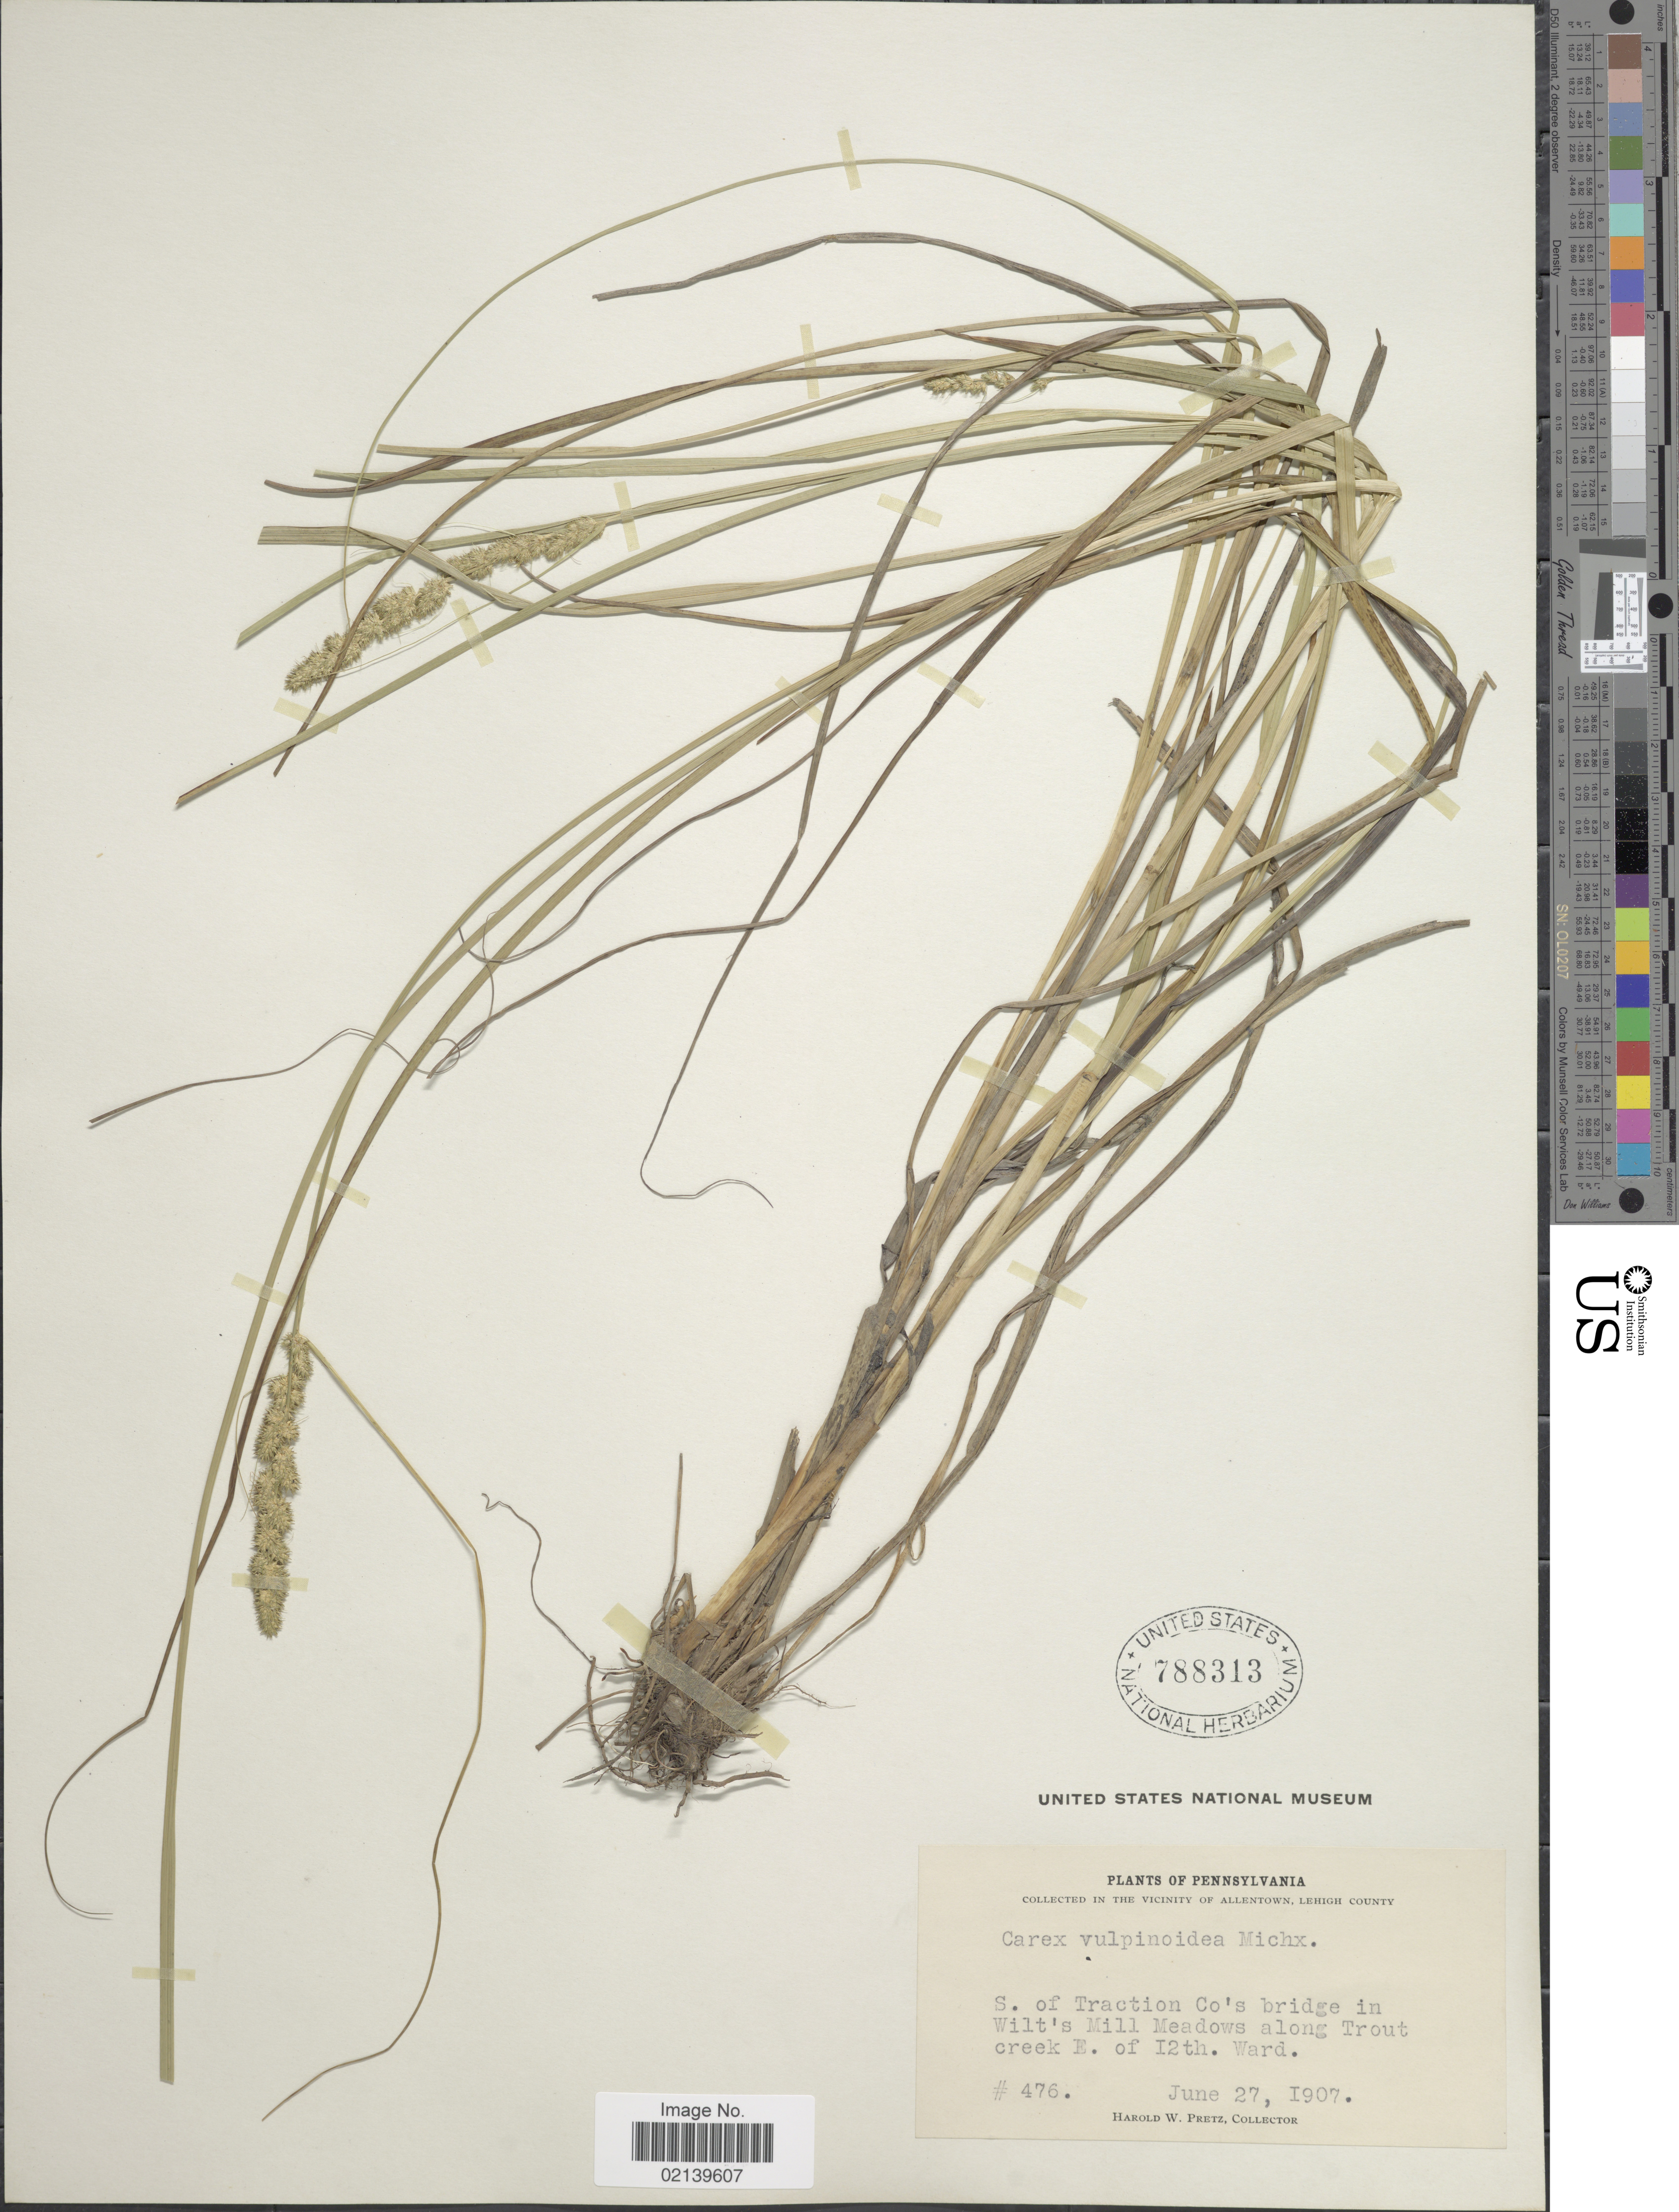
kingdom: Plantae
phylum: Tracheophyta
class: Liliopsida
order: Poales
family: Cyperaceae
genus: Carex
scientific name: Carex vulpinoidea Michx.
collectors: H. W. Pretz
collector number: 476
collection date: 1907-06-27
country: United States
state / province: Pennsylvania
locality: In the vicinity of Allentown, Lehigh County, S. of Traction Co's bridge in Wilt's Mill Meadows along Trout creek E. of 12th. Ward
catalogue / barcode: US 788313